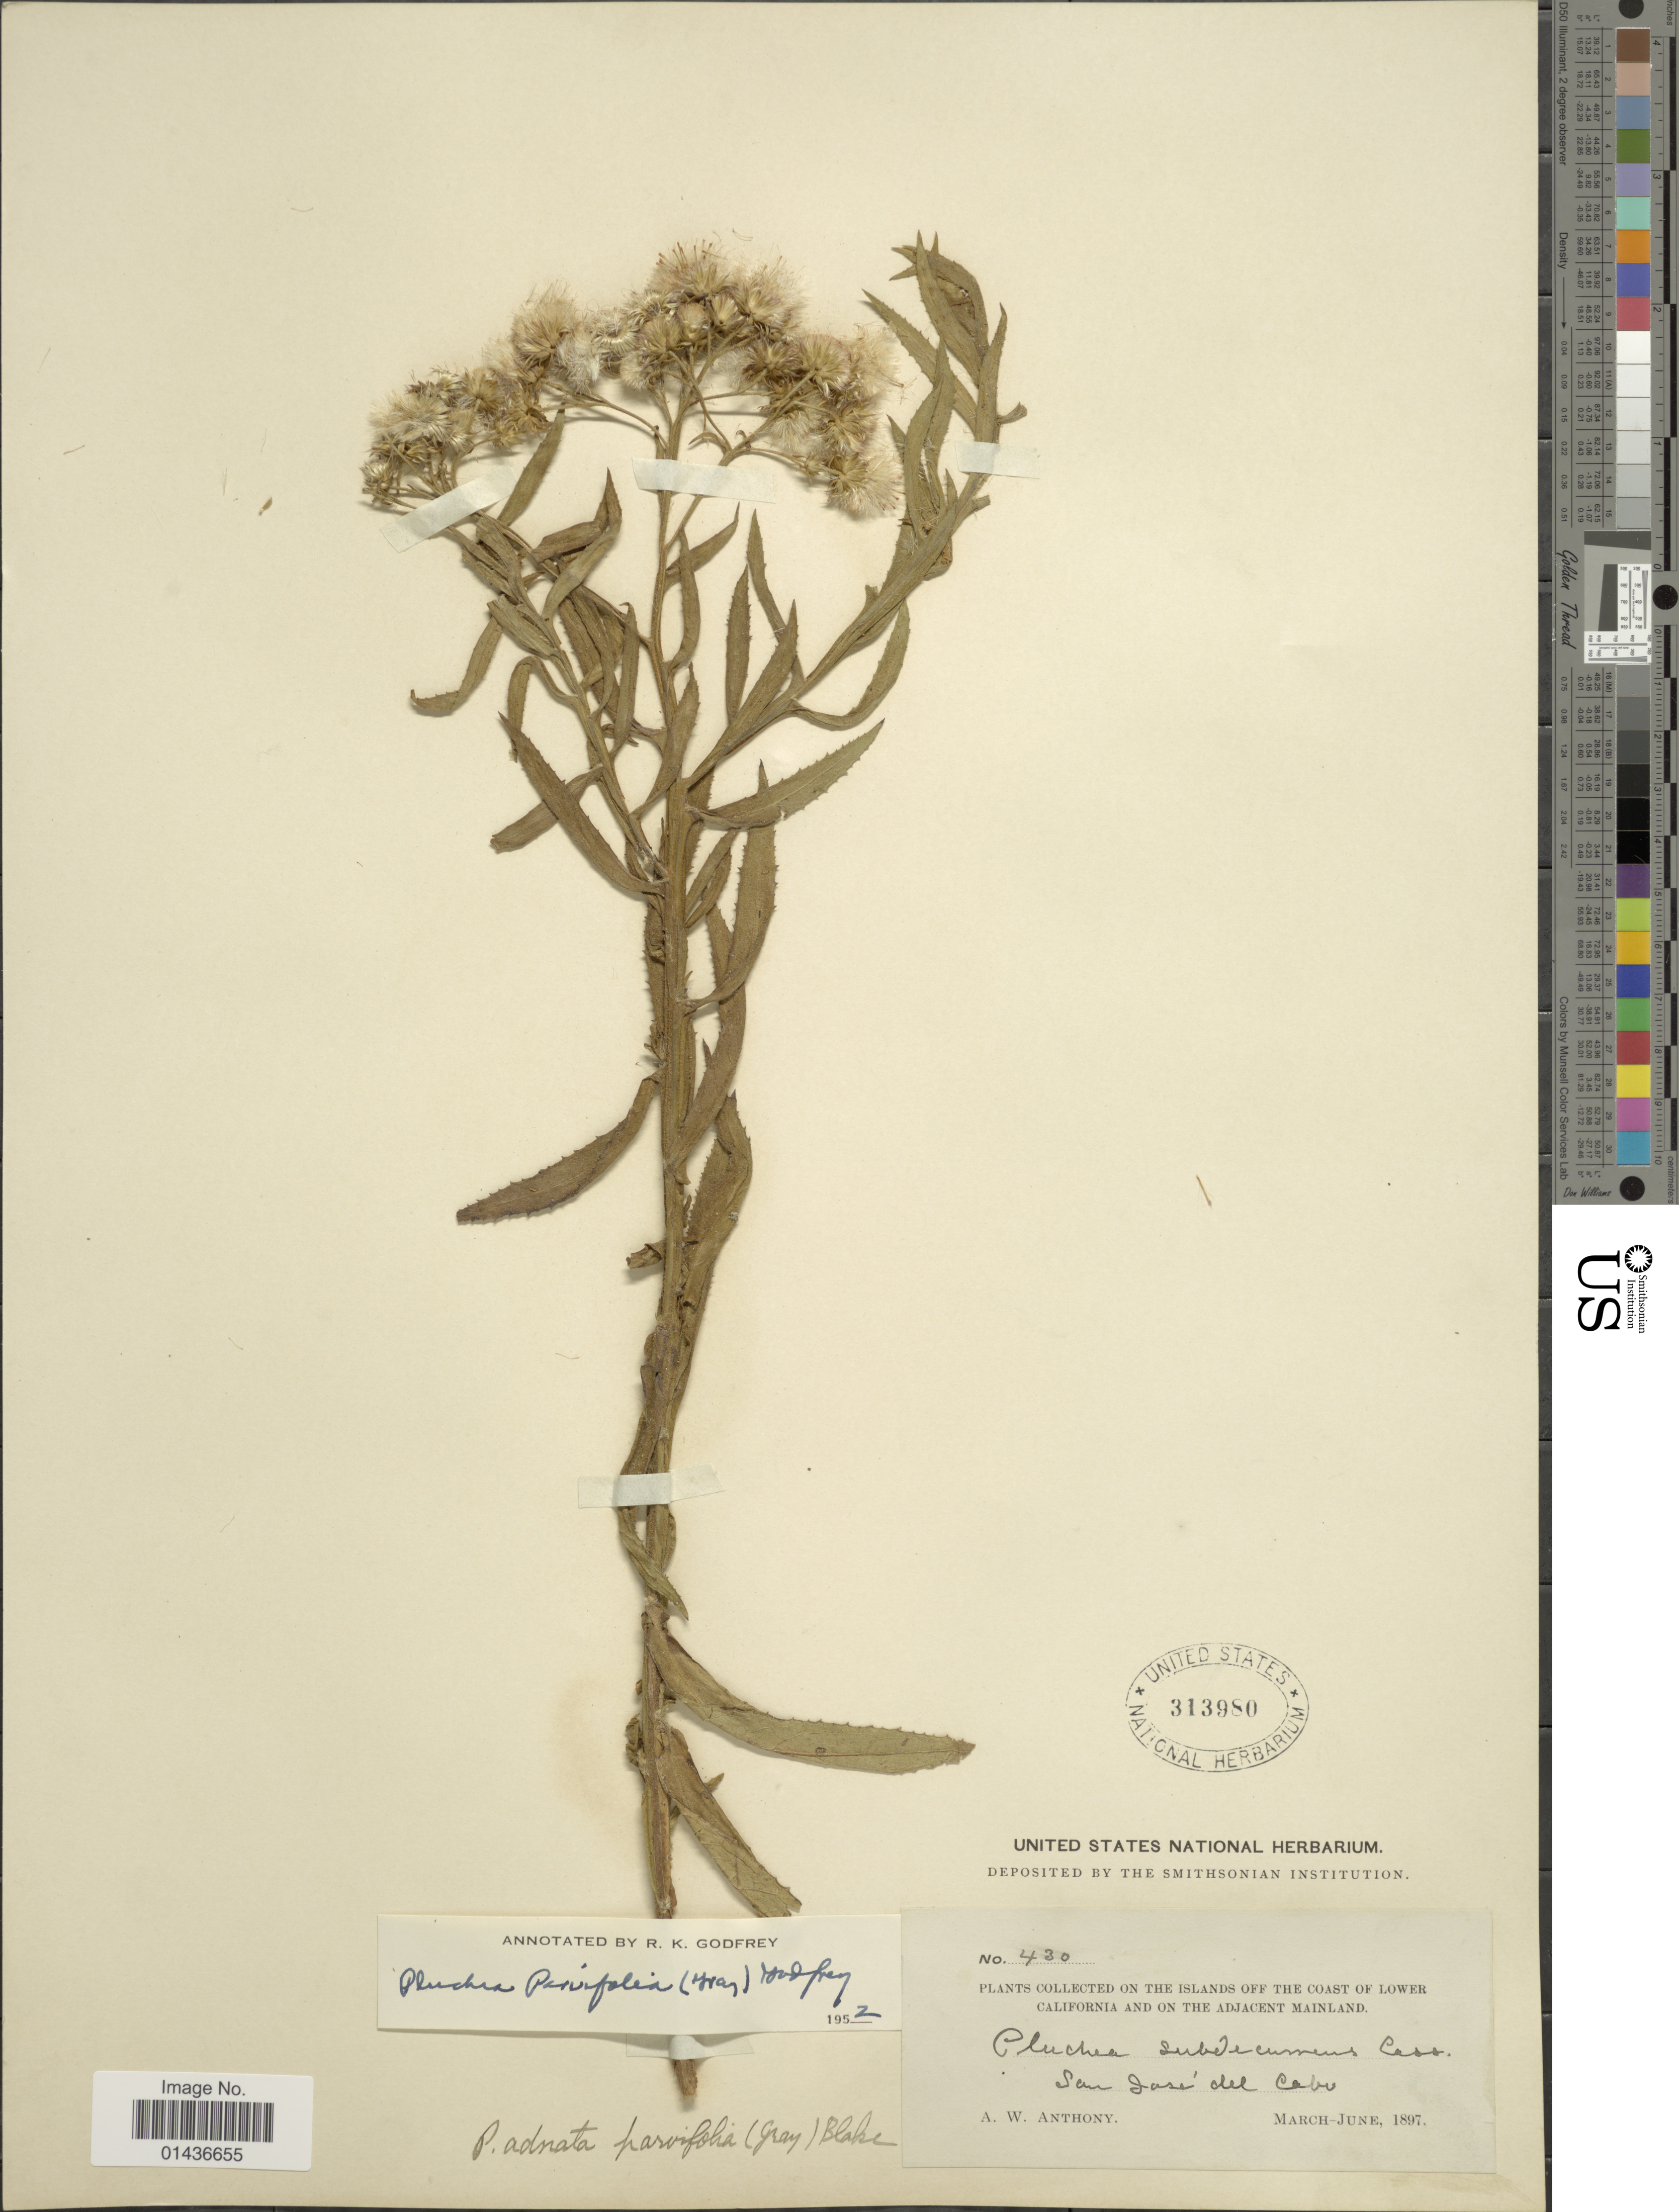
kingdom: Plantae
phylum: Tracheophyta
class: Magnoliopsida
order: Asterales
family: Asteraceae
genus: Pluchea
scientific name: Pluchea parvifolia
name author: (A. Gray) R.K. Godfrey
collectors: A. W. Anthony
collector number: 430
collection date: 1897-03/1897-06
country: Mexico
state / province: Baja California Sur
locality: Islands off the Coast of Lower California and on the Adjacent Mainland, San Jose del Cabo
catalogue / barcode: US 313980